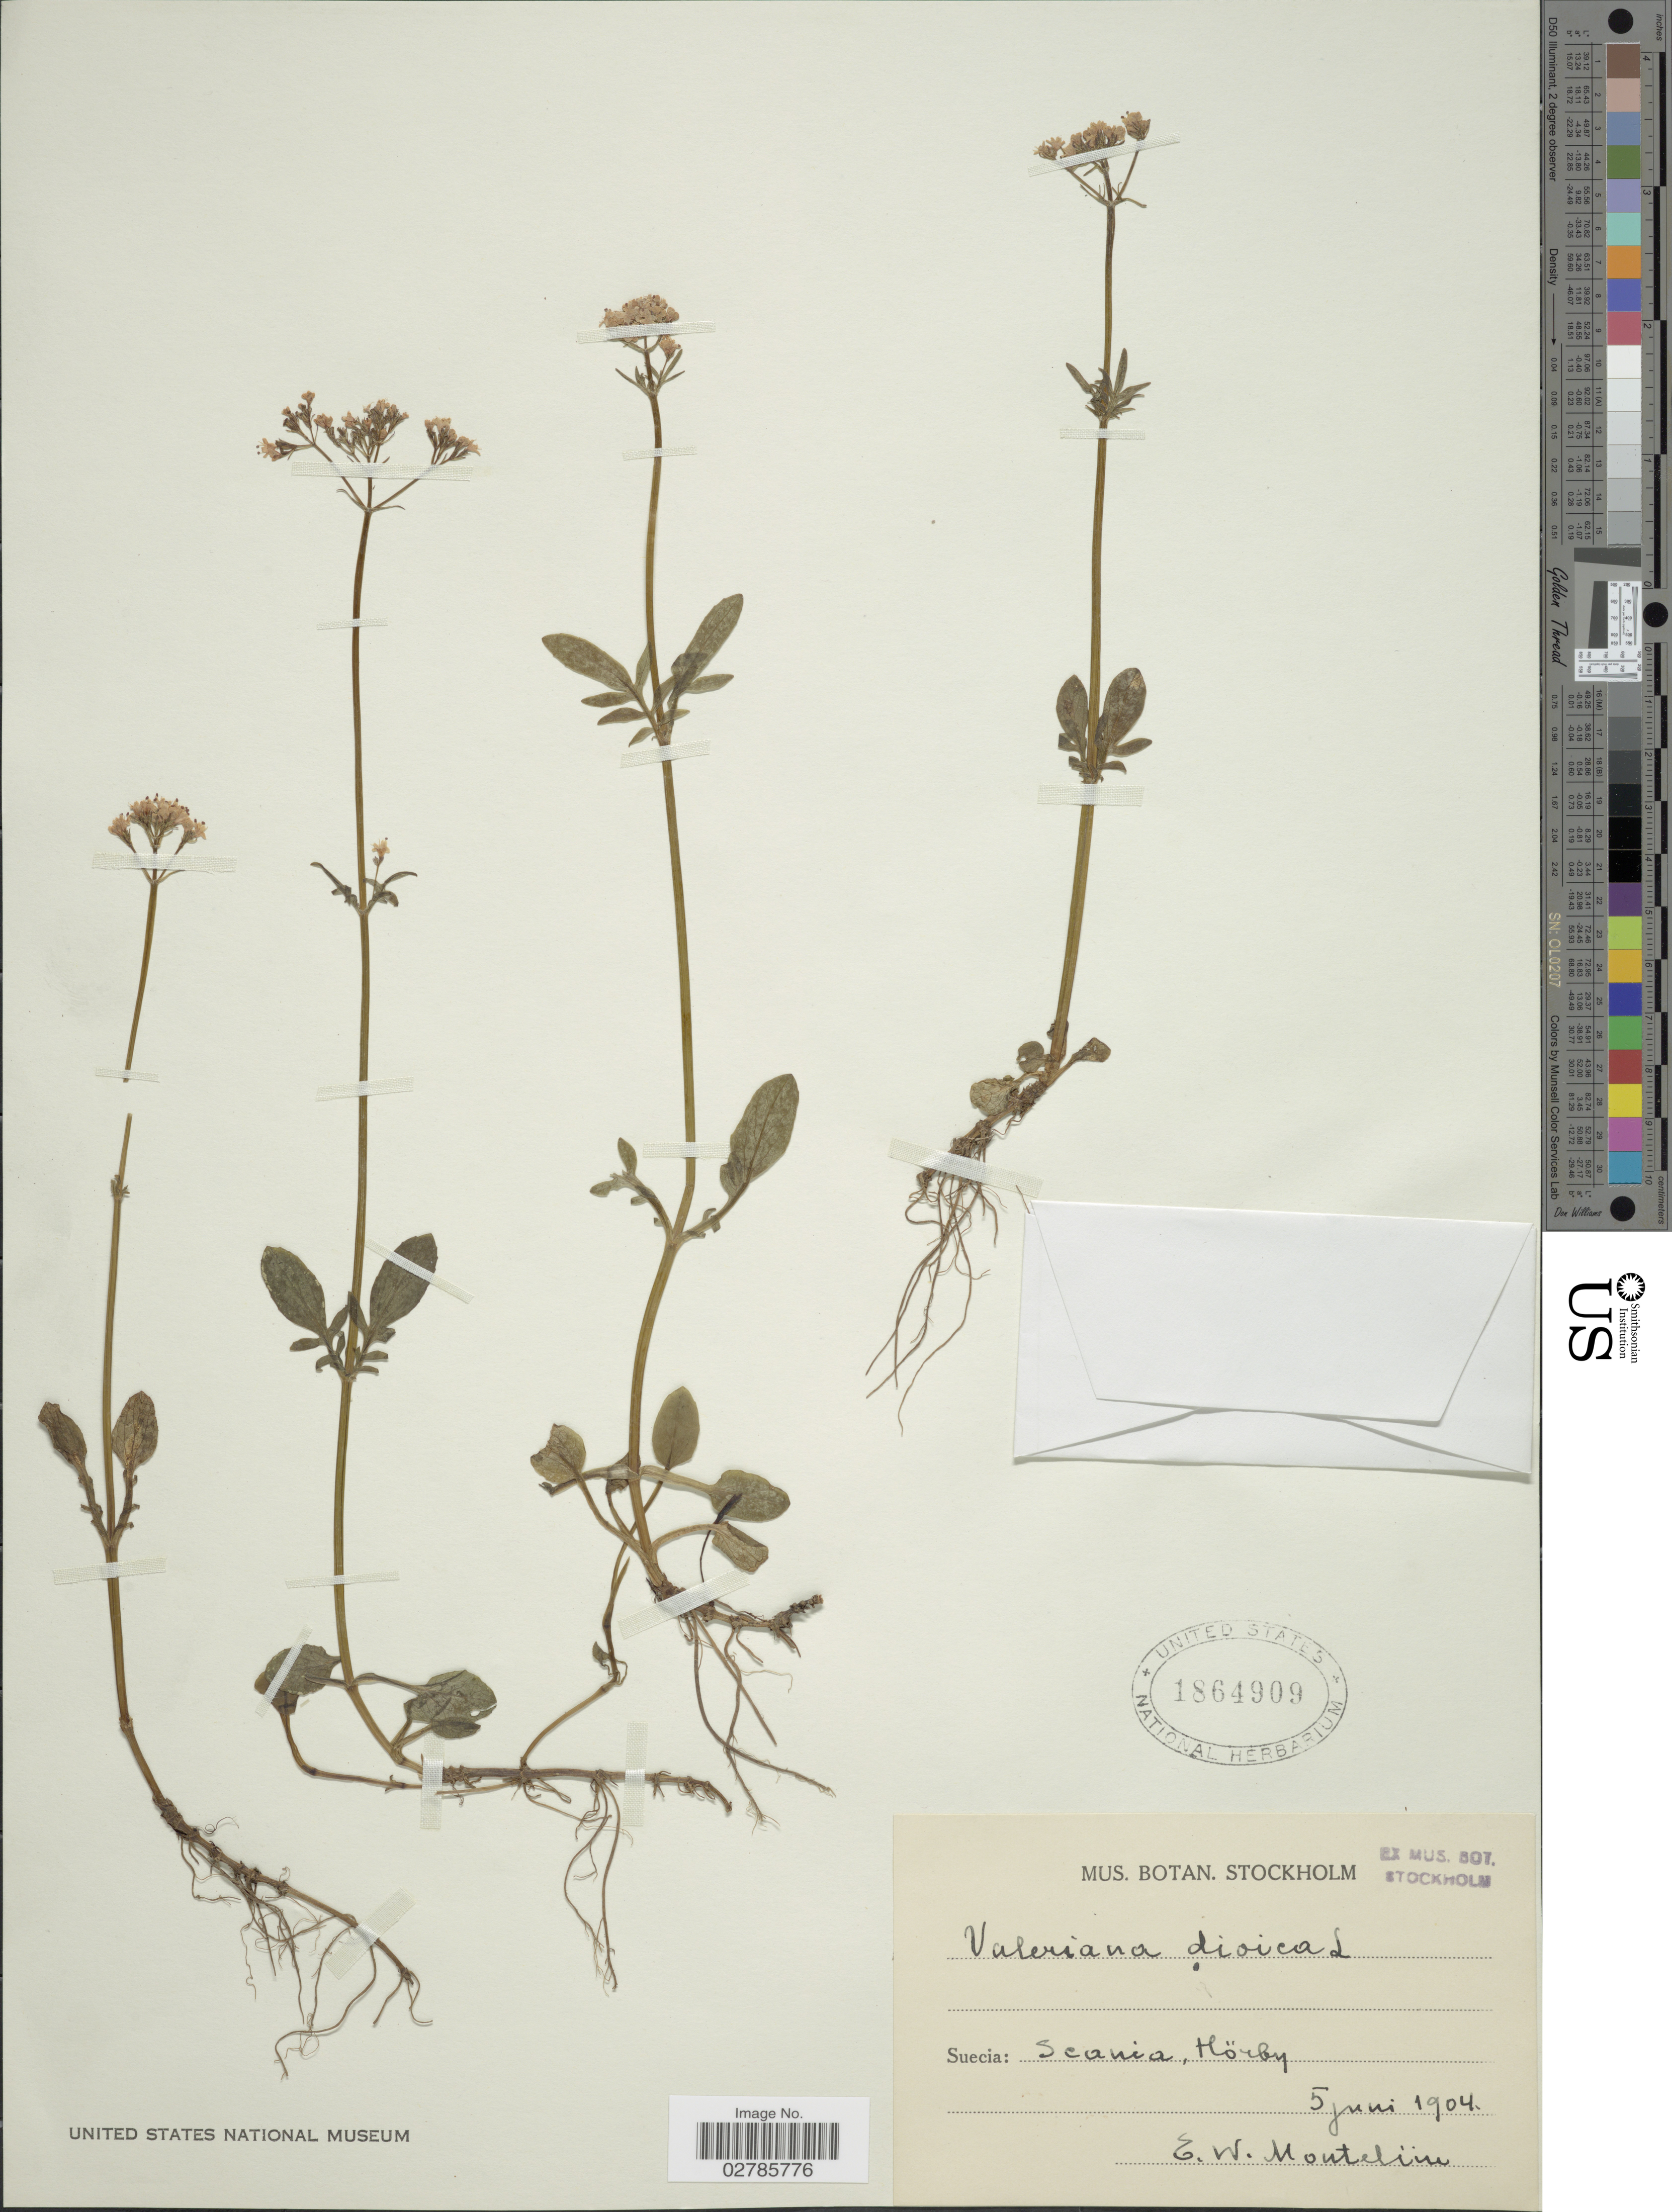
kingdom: Plantae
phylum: Tracheophyta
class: Magnoliopsida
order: Dipsacales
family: Caprifoliaceae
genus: Valeriana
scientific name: Valeriana dioica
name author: L.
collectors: E. Montelini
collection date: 1904-06-05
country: Sweden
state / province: Skåne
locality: Suecia: Scania, Hörby.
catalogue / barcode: US 1864909